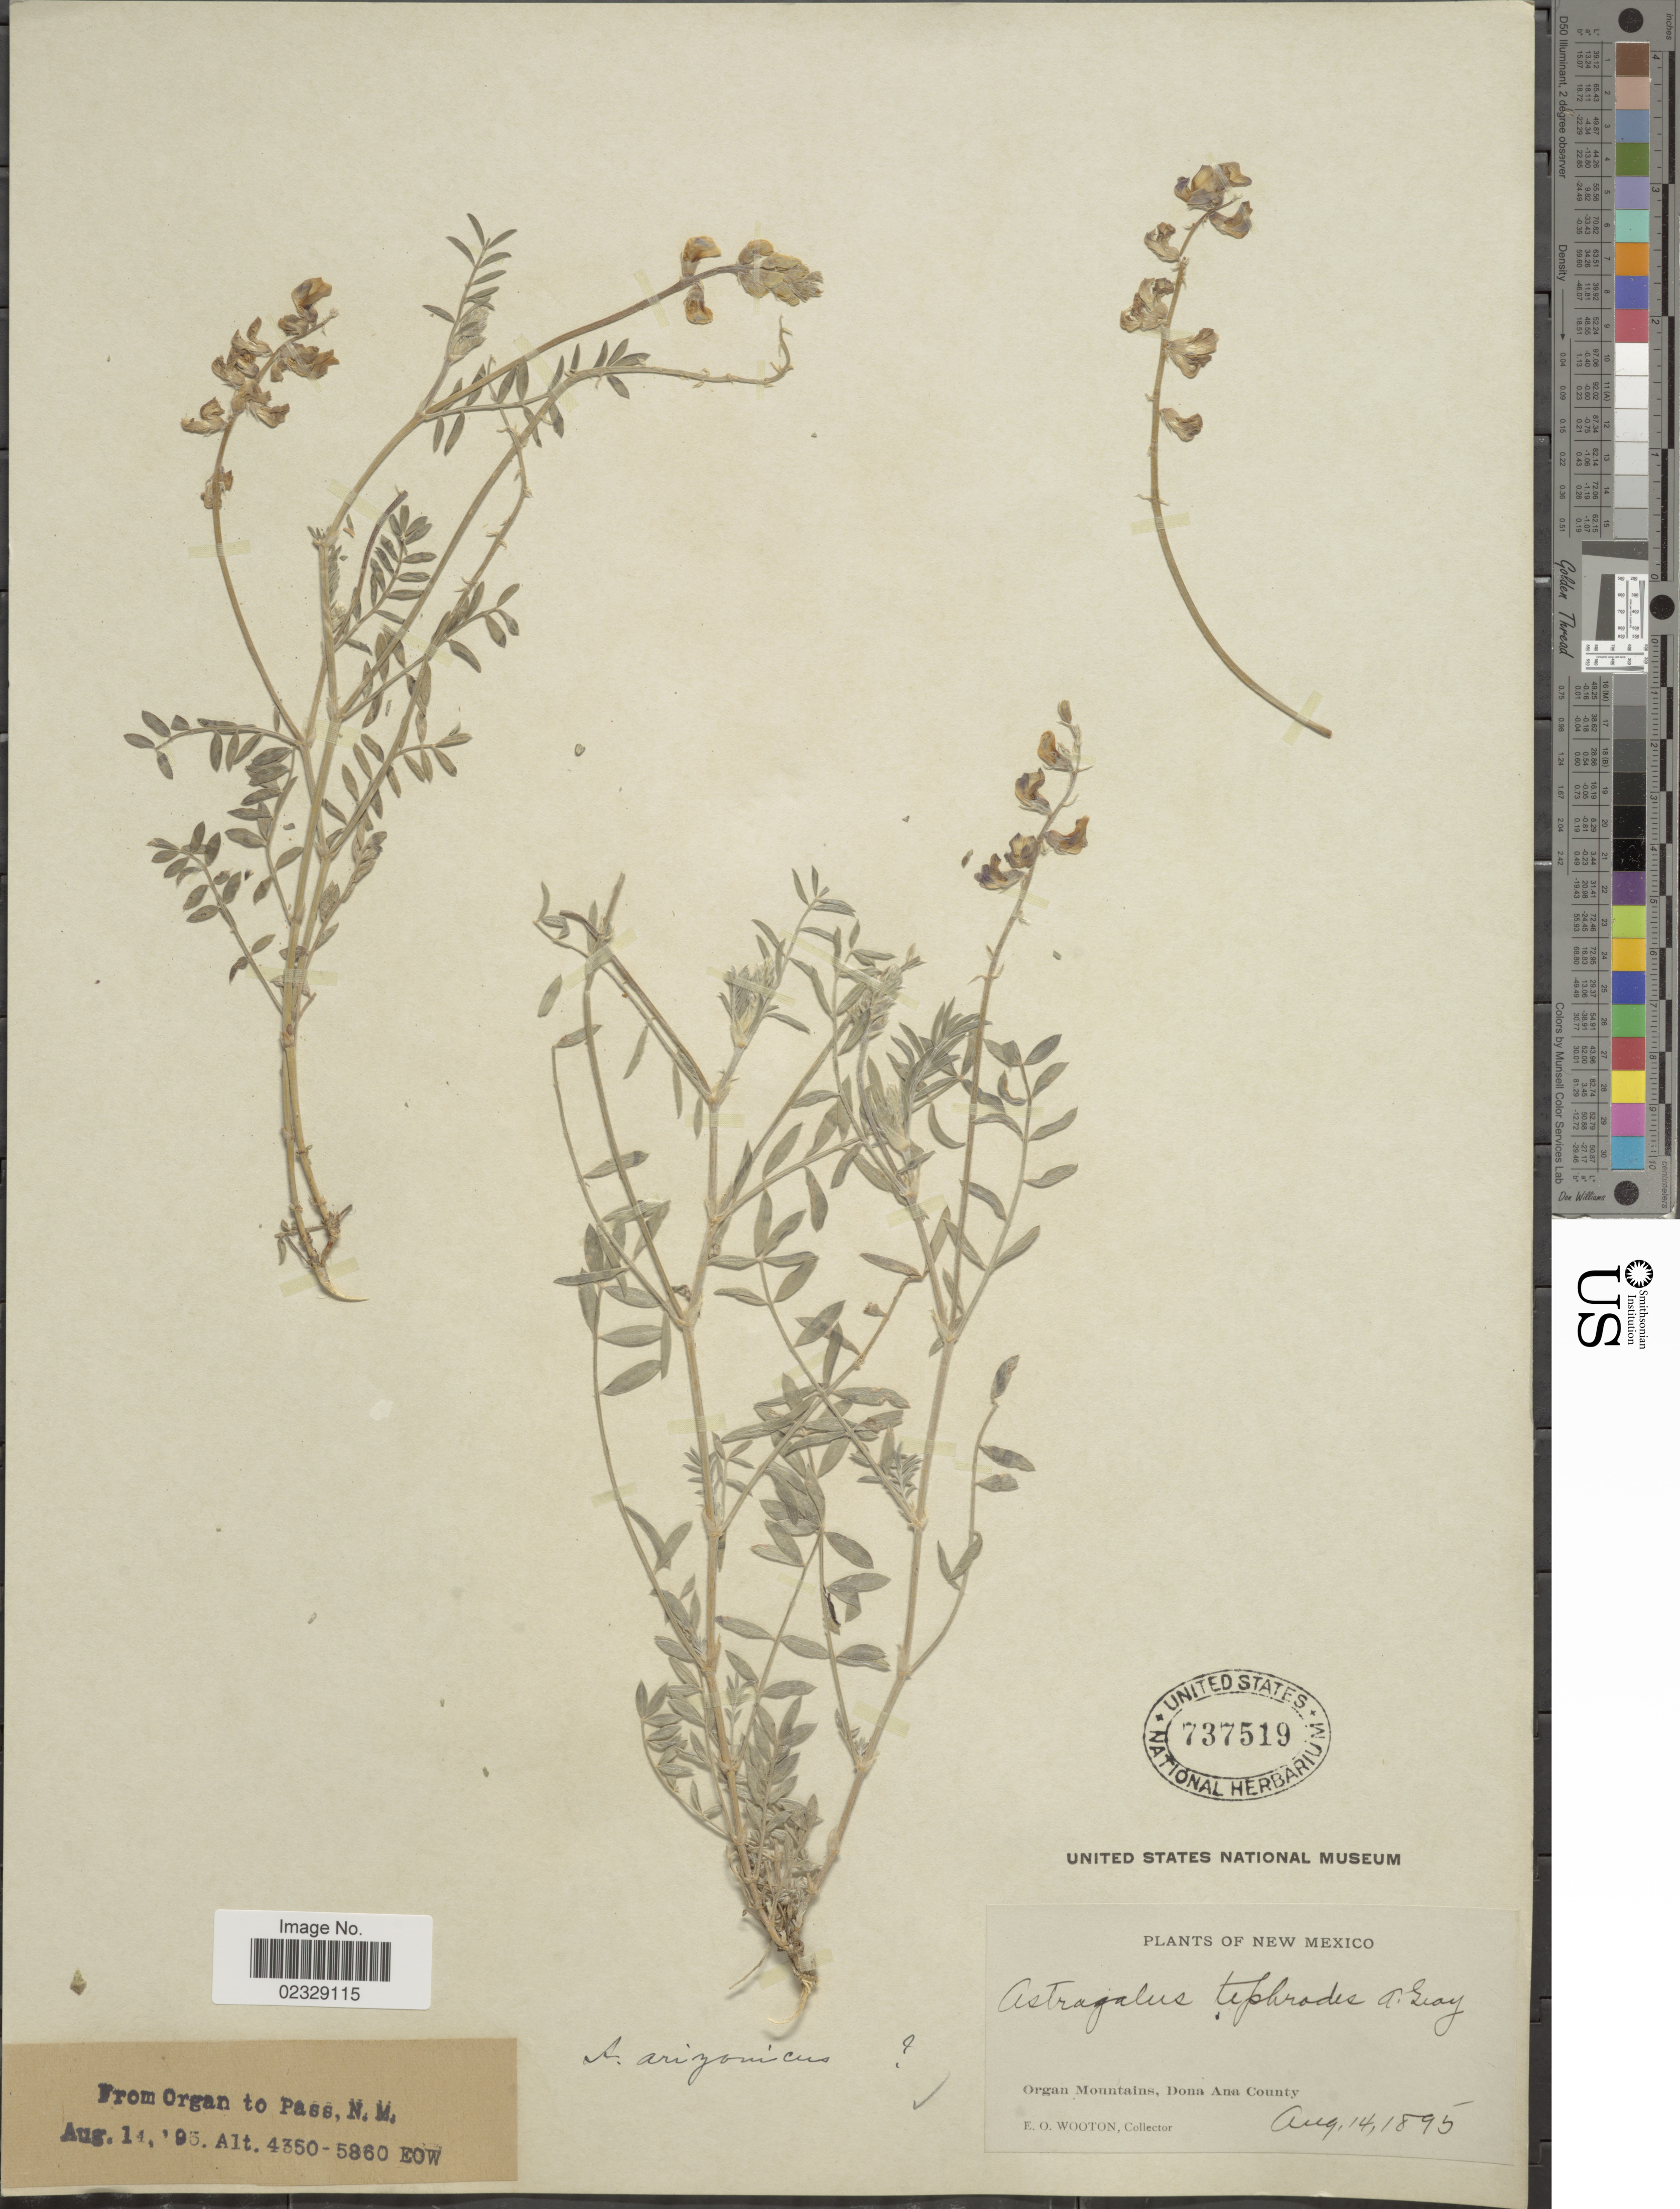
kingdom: Plantae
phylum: Tracheophyta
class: Magnoliopsida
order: Fabales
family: Fabaceae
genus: Astragalus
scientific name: Astragalus arizonicus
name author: A. Gray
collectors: E. O. Wooton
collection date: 1895-08-14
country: United States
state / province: New Mexico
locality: Organ Mountains, Dona Ana County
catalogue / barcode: US 737519